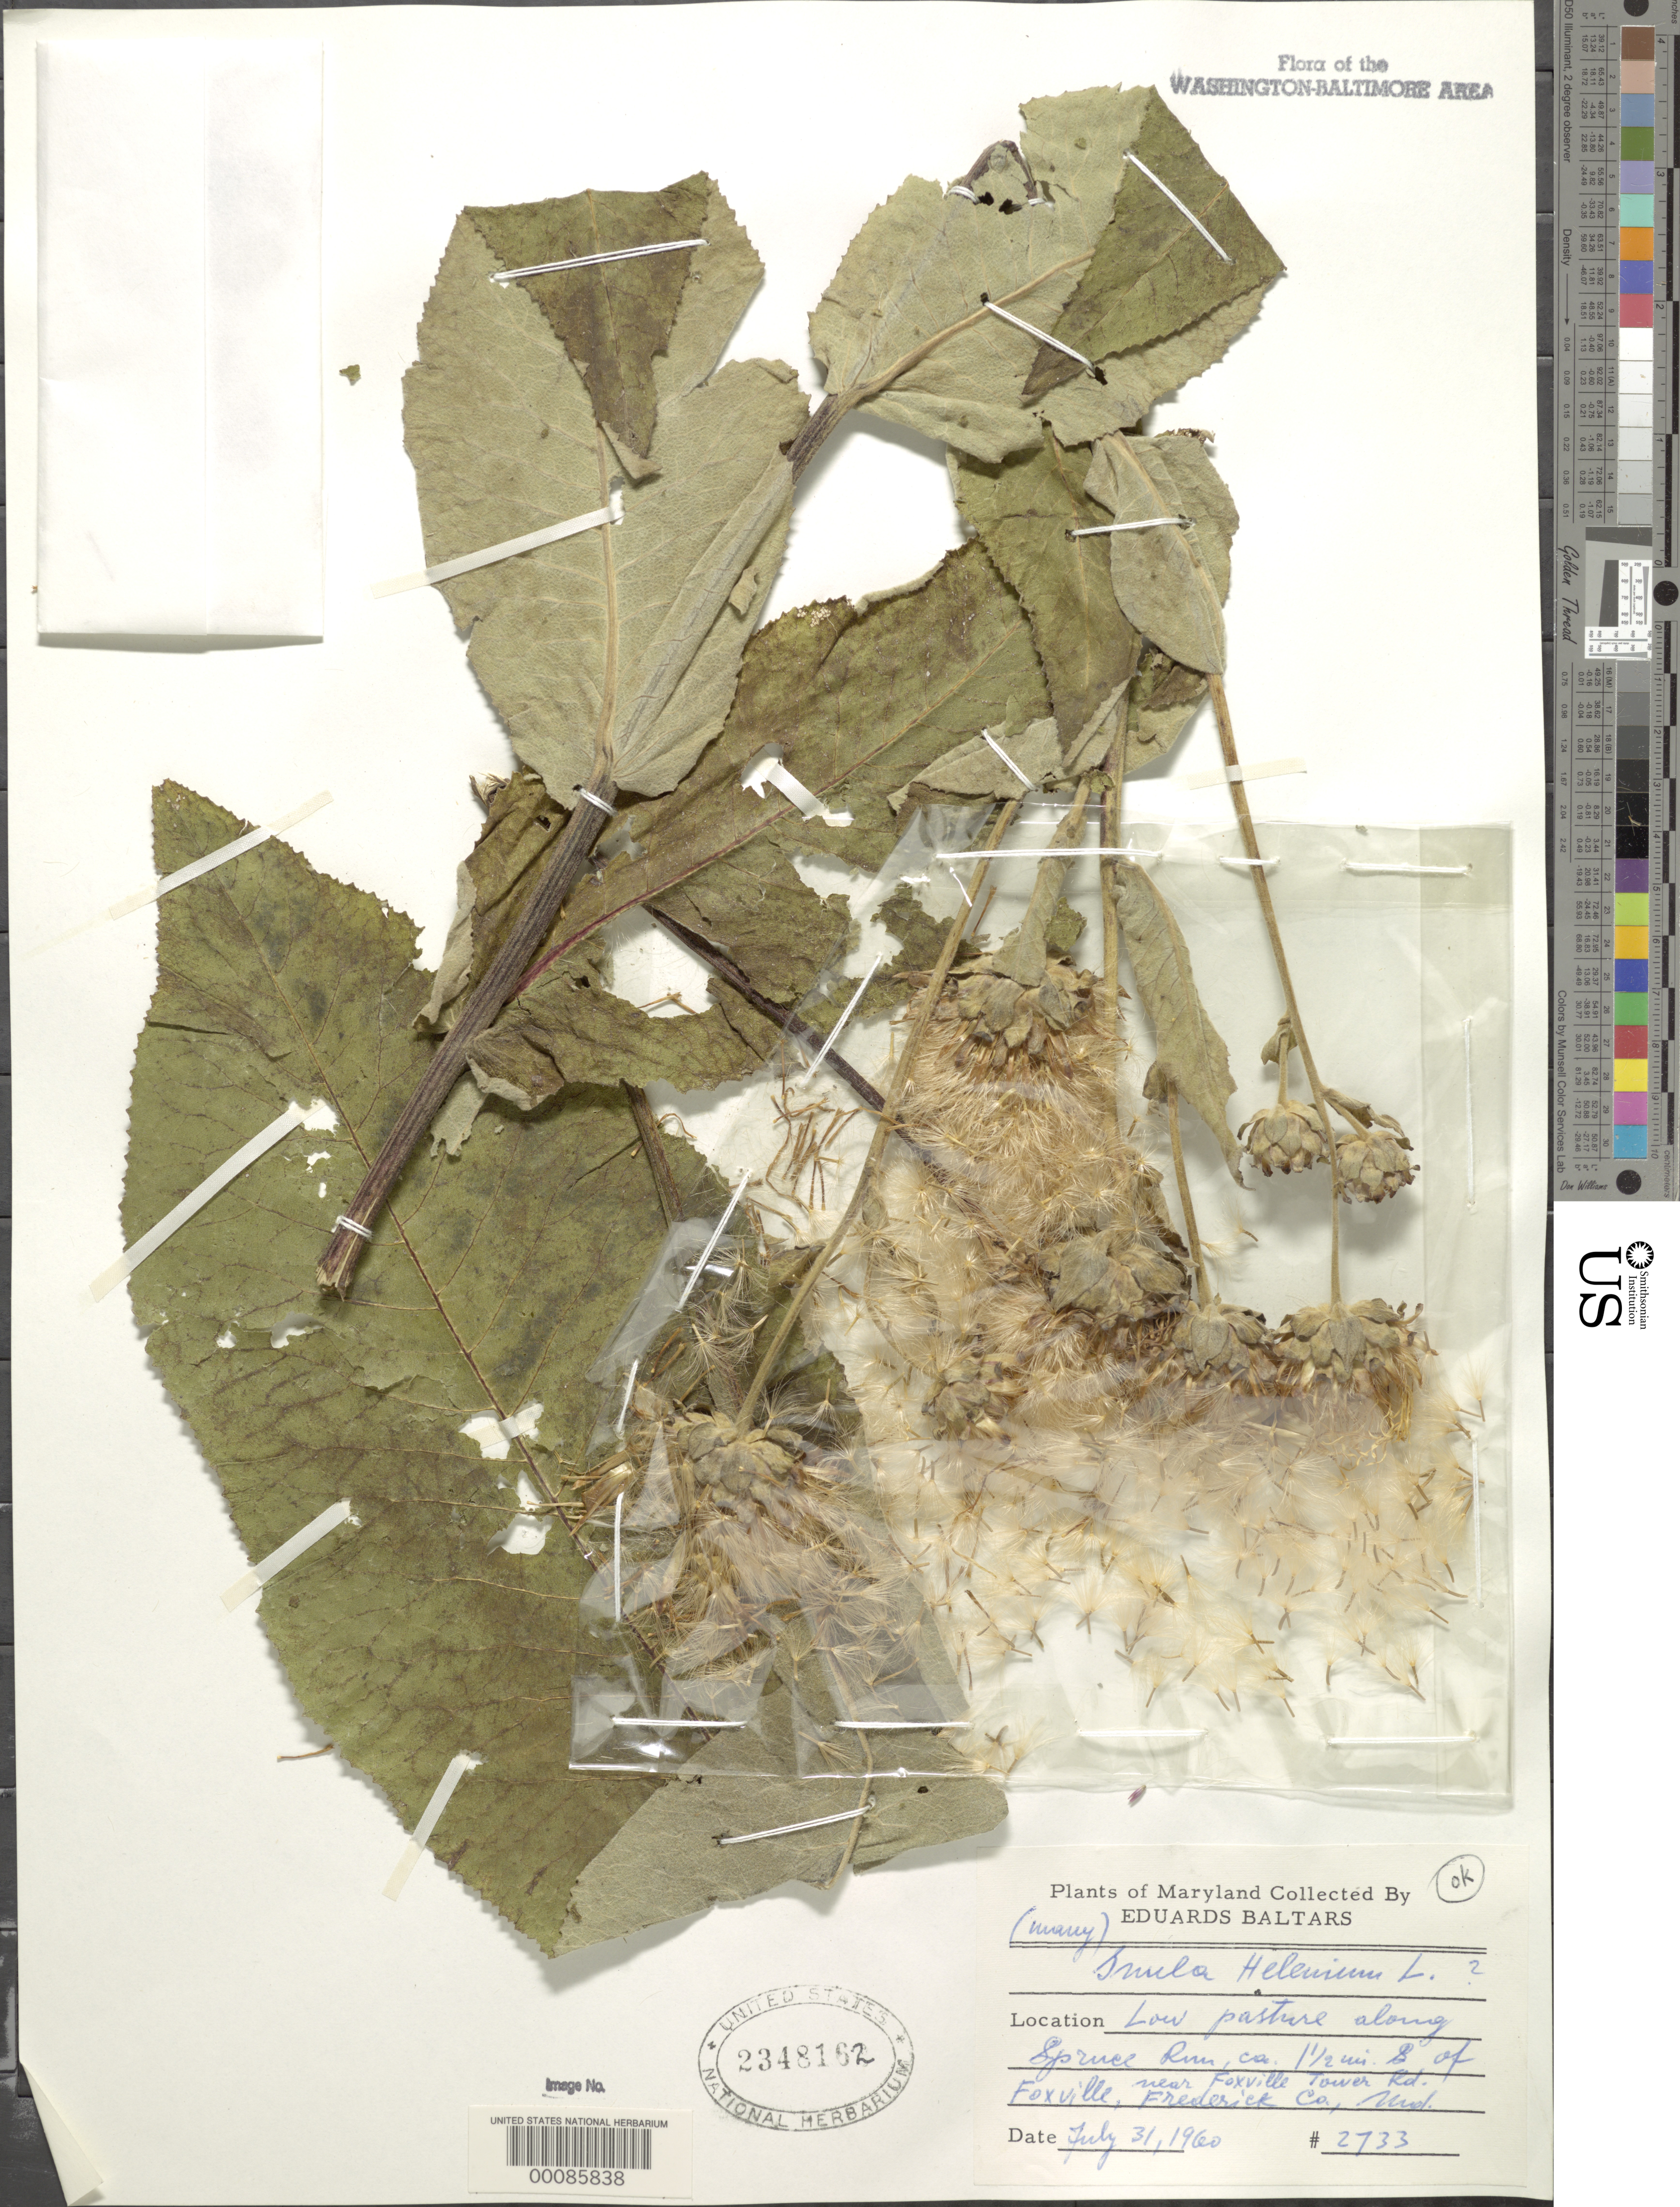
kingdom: Plantae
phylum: Tracheophyta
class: Magnoliopsida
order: Asterales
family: Asteraceae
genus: Inula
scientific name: Inula helenium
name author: L.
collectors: E. Baltars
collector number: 2733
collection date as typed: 31 Jul 1960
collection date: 1960-07-31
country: United States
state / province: Maryland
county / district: Frederick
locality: Spruce Run south of Foxville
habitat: Low pasture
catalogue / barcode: US 2348162